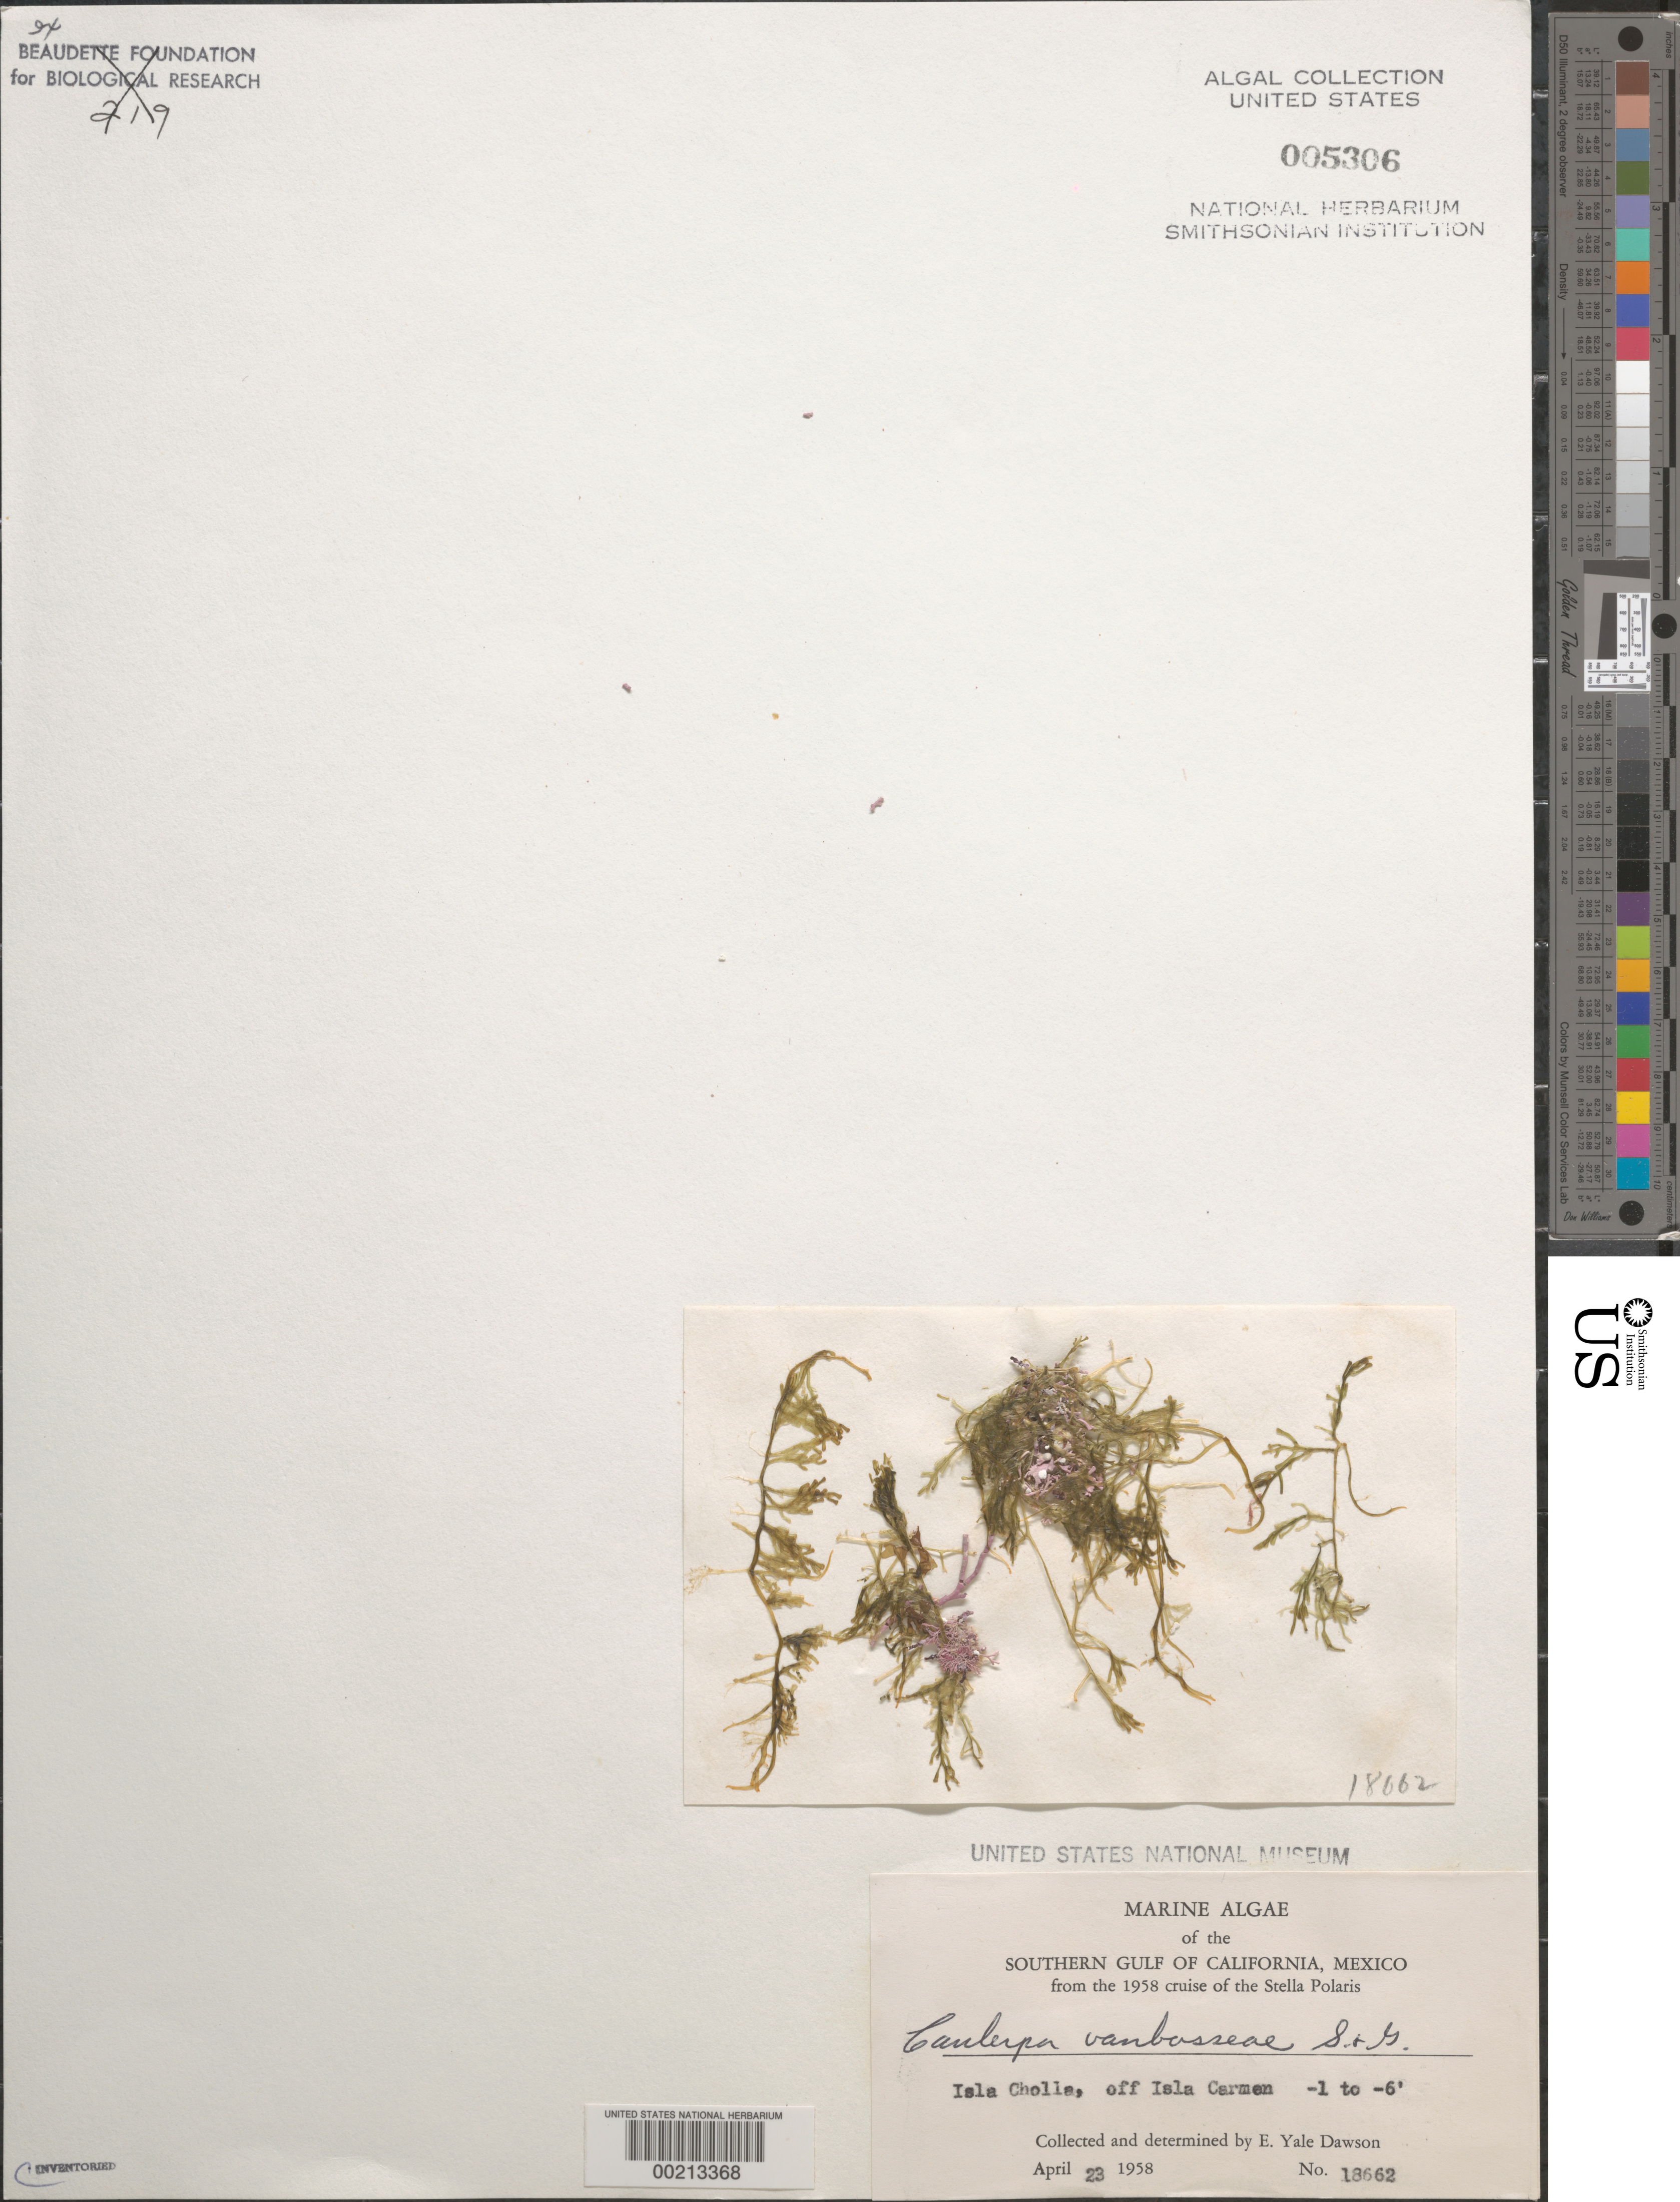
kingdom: Plantae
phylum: Chlorophyta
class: Ulvophyceae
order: Cladophorales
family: Cladophoraceae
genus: Cladophora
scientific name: Cladophora glomerata var. crassior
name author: (C. Agardh) C. Hoek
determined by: Algae name updating Project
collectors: E. Y. Dawson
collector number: EYD 18662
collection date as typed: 23 Apr 1958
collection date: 1958-04-23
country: Mexico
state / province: Baja California Sur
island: Isla Cholla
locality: Off Isla Carmen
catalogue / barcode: US 5306